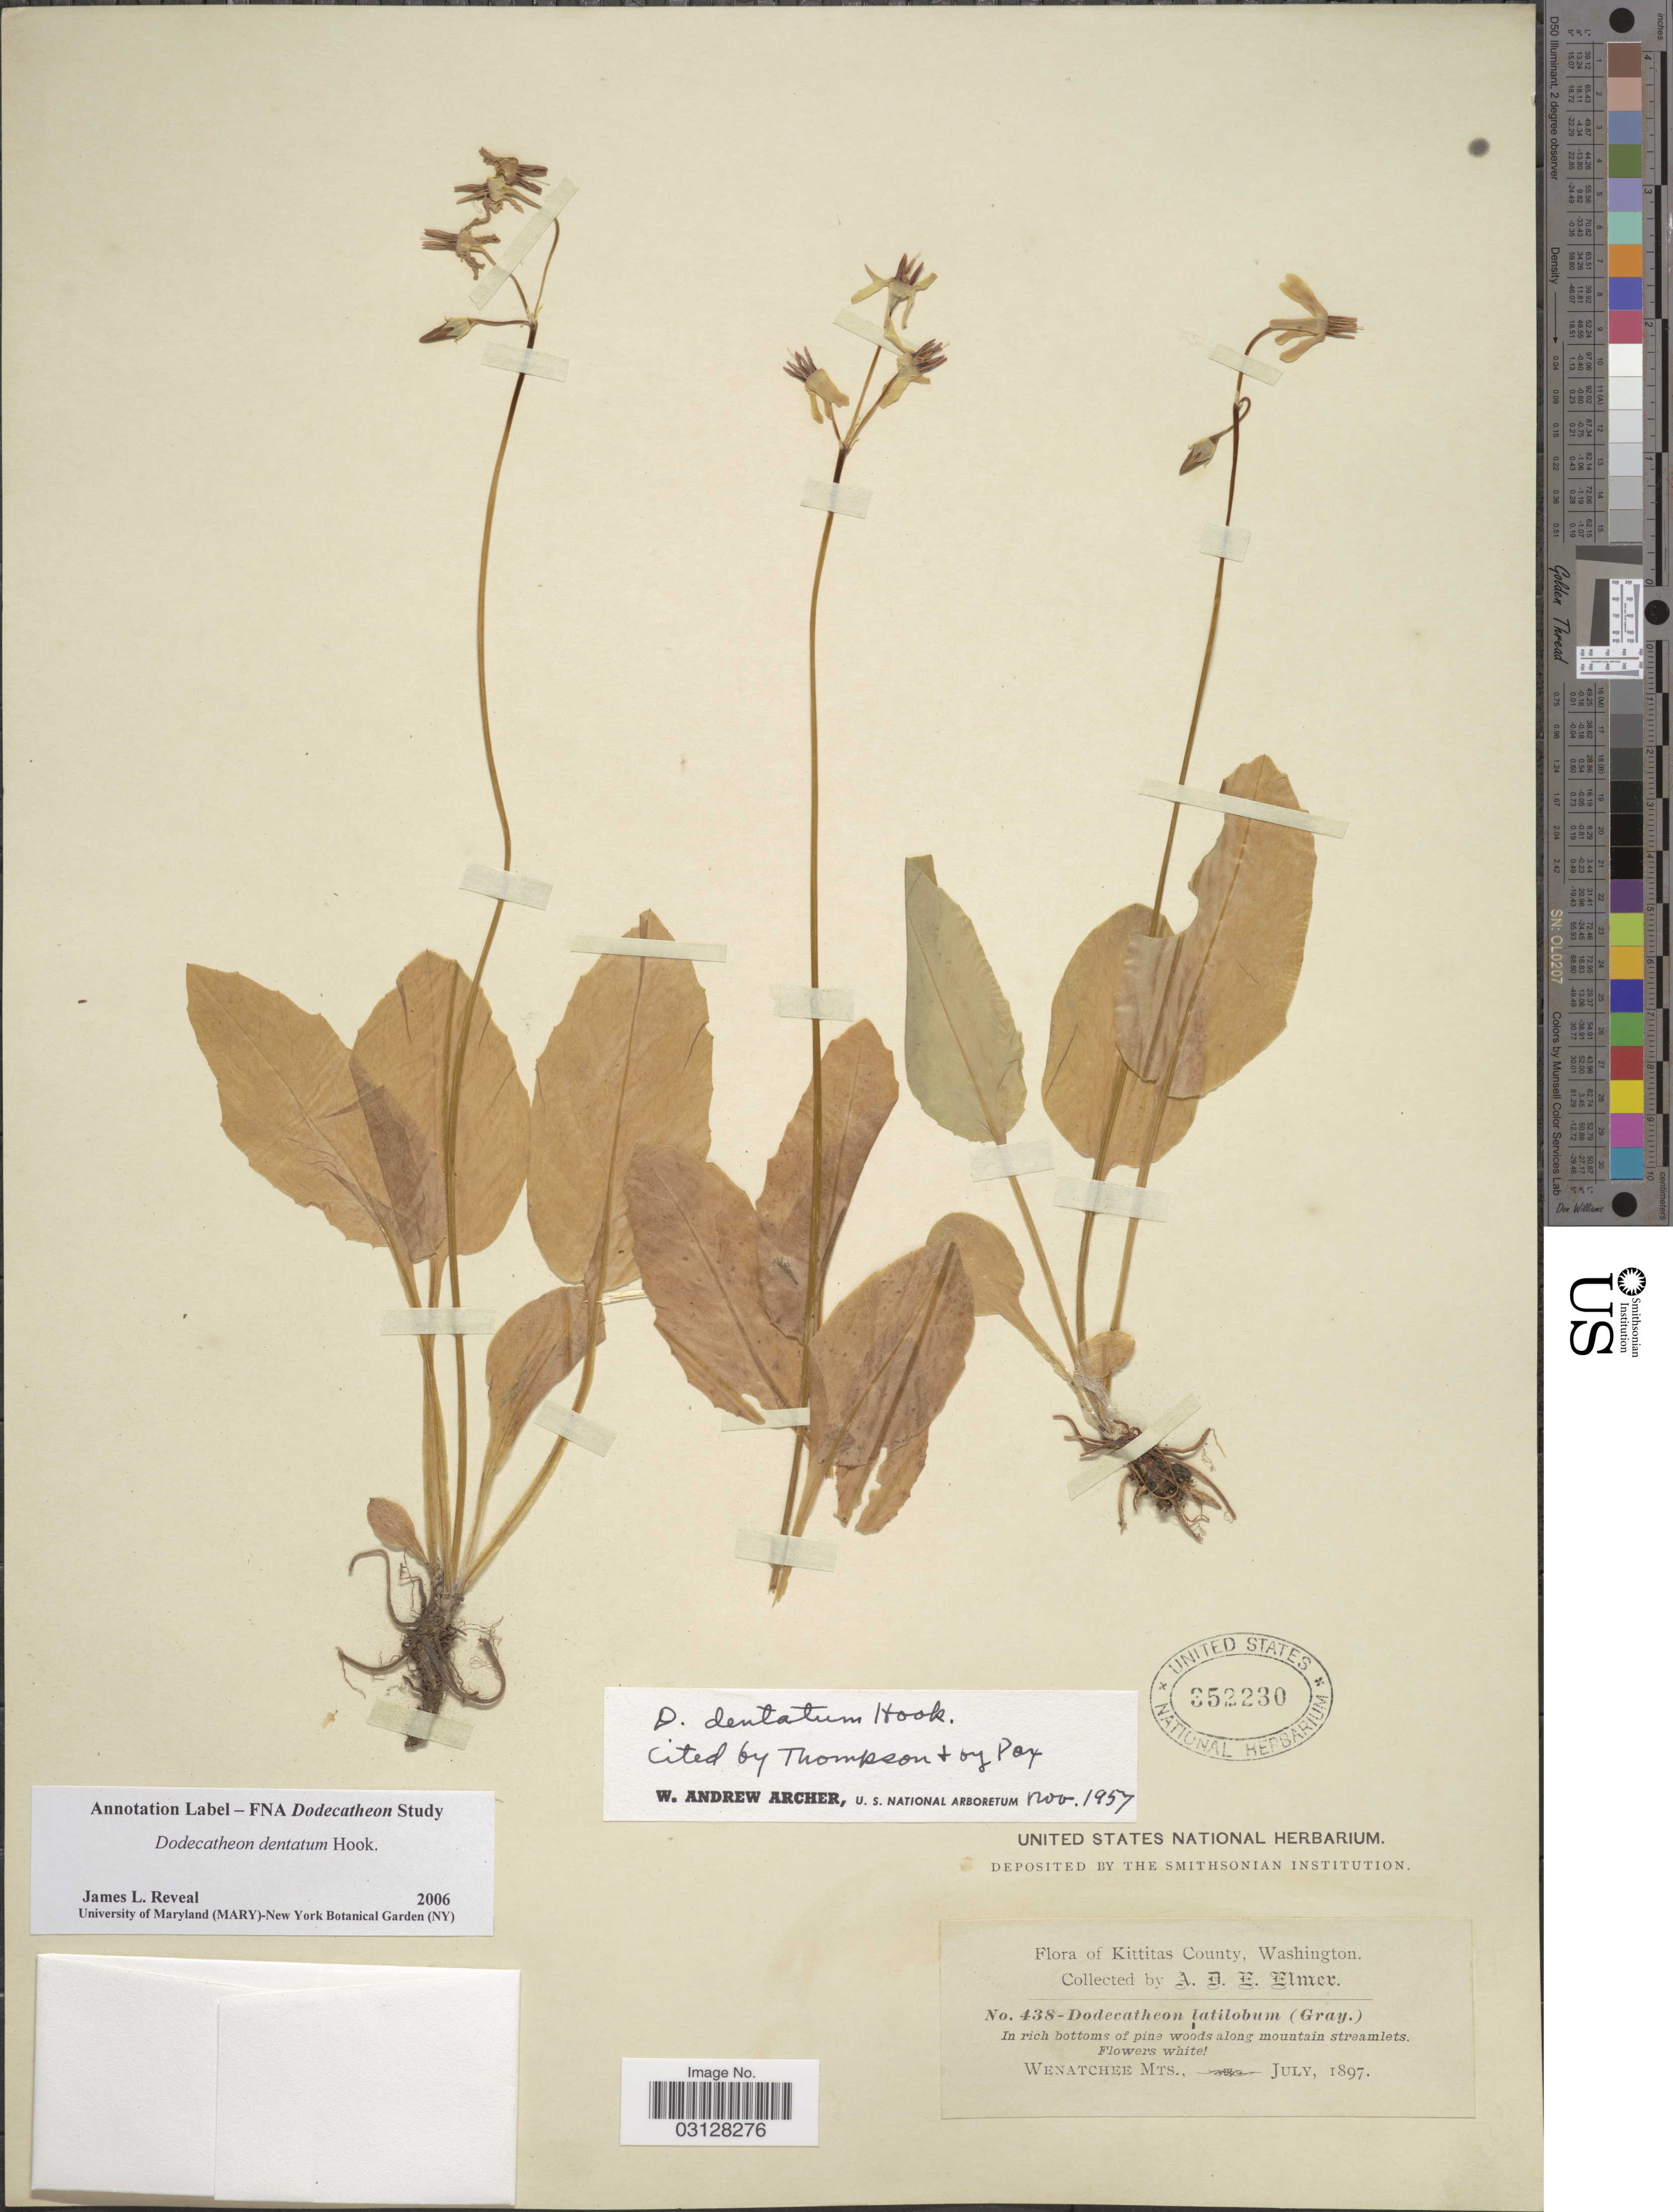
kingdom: Plantae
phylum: Tracheophyta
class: Magnoliopsida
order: Ericales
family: Primulaceae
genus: Dodecatheon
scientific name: Dodecatheon dentatum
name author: Hook.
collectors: A. D. E. Elmer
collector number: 438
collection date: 1897-07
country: United States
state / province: Washington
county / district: Kittitas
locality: Kittitas County. In rich bottoms of pine woods along mountain streamlets. Wenatchee Mts.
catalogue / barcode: US 352230